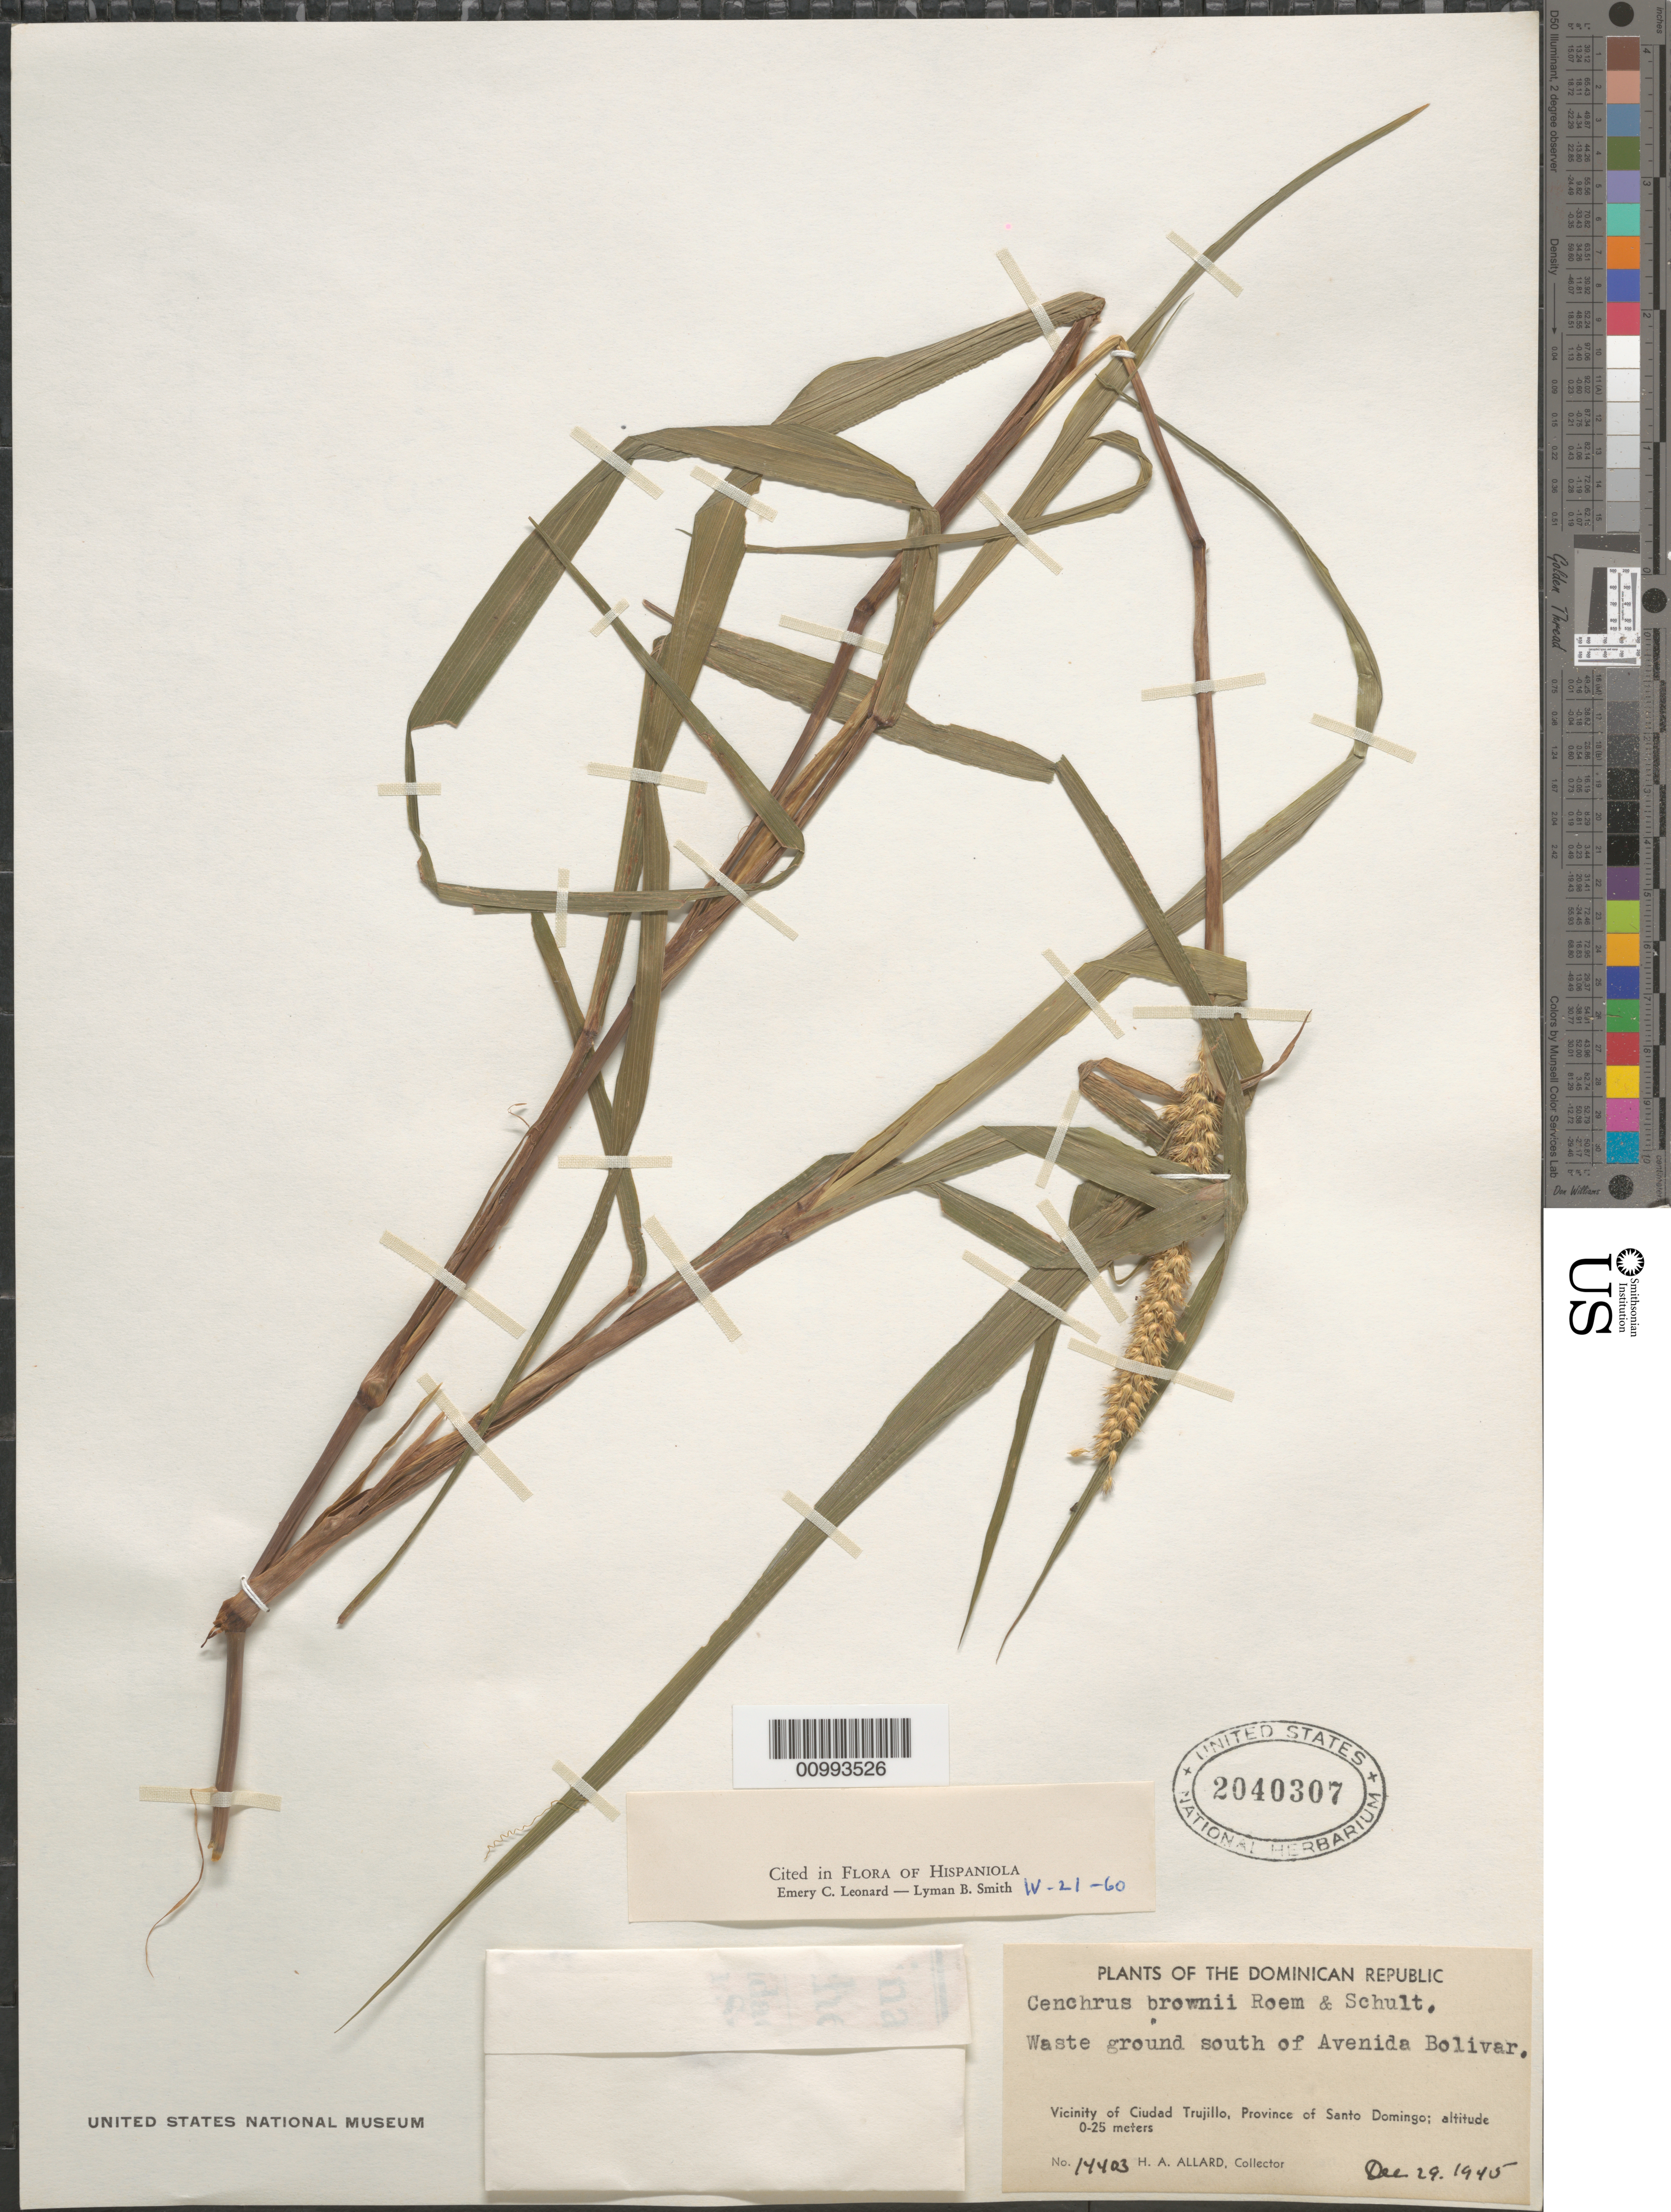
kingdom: Plantae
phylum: Tracheophyta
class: Liliopsida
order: Poales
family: Poaceae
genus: Cenchrus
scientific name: Cenchrus brownii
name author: Roem. & Schult.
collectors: H. A. Allard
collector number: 14403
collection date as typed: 29 Dec 1945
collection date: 1945-12-29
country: Dominican Republic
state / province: Distrito Nacional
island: Hispaniola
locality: Vicinity of Santo Domingo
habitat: waste ground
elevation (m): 0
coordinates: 0 N, 0 E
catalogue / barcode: US 2040307